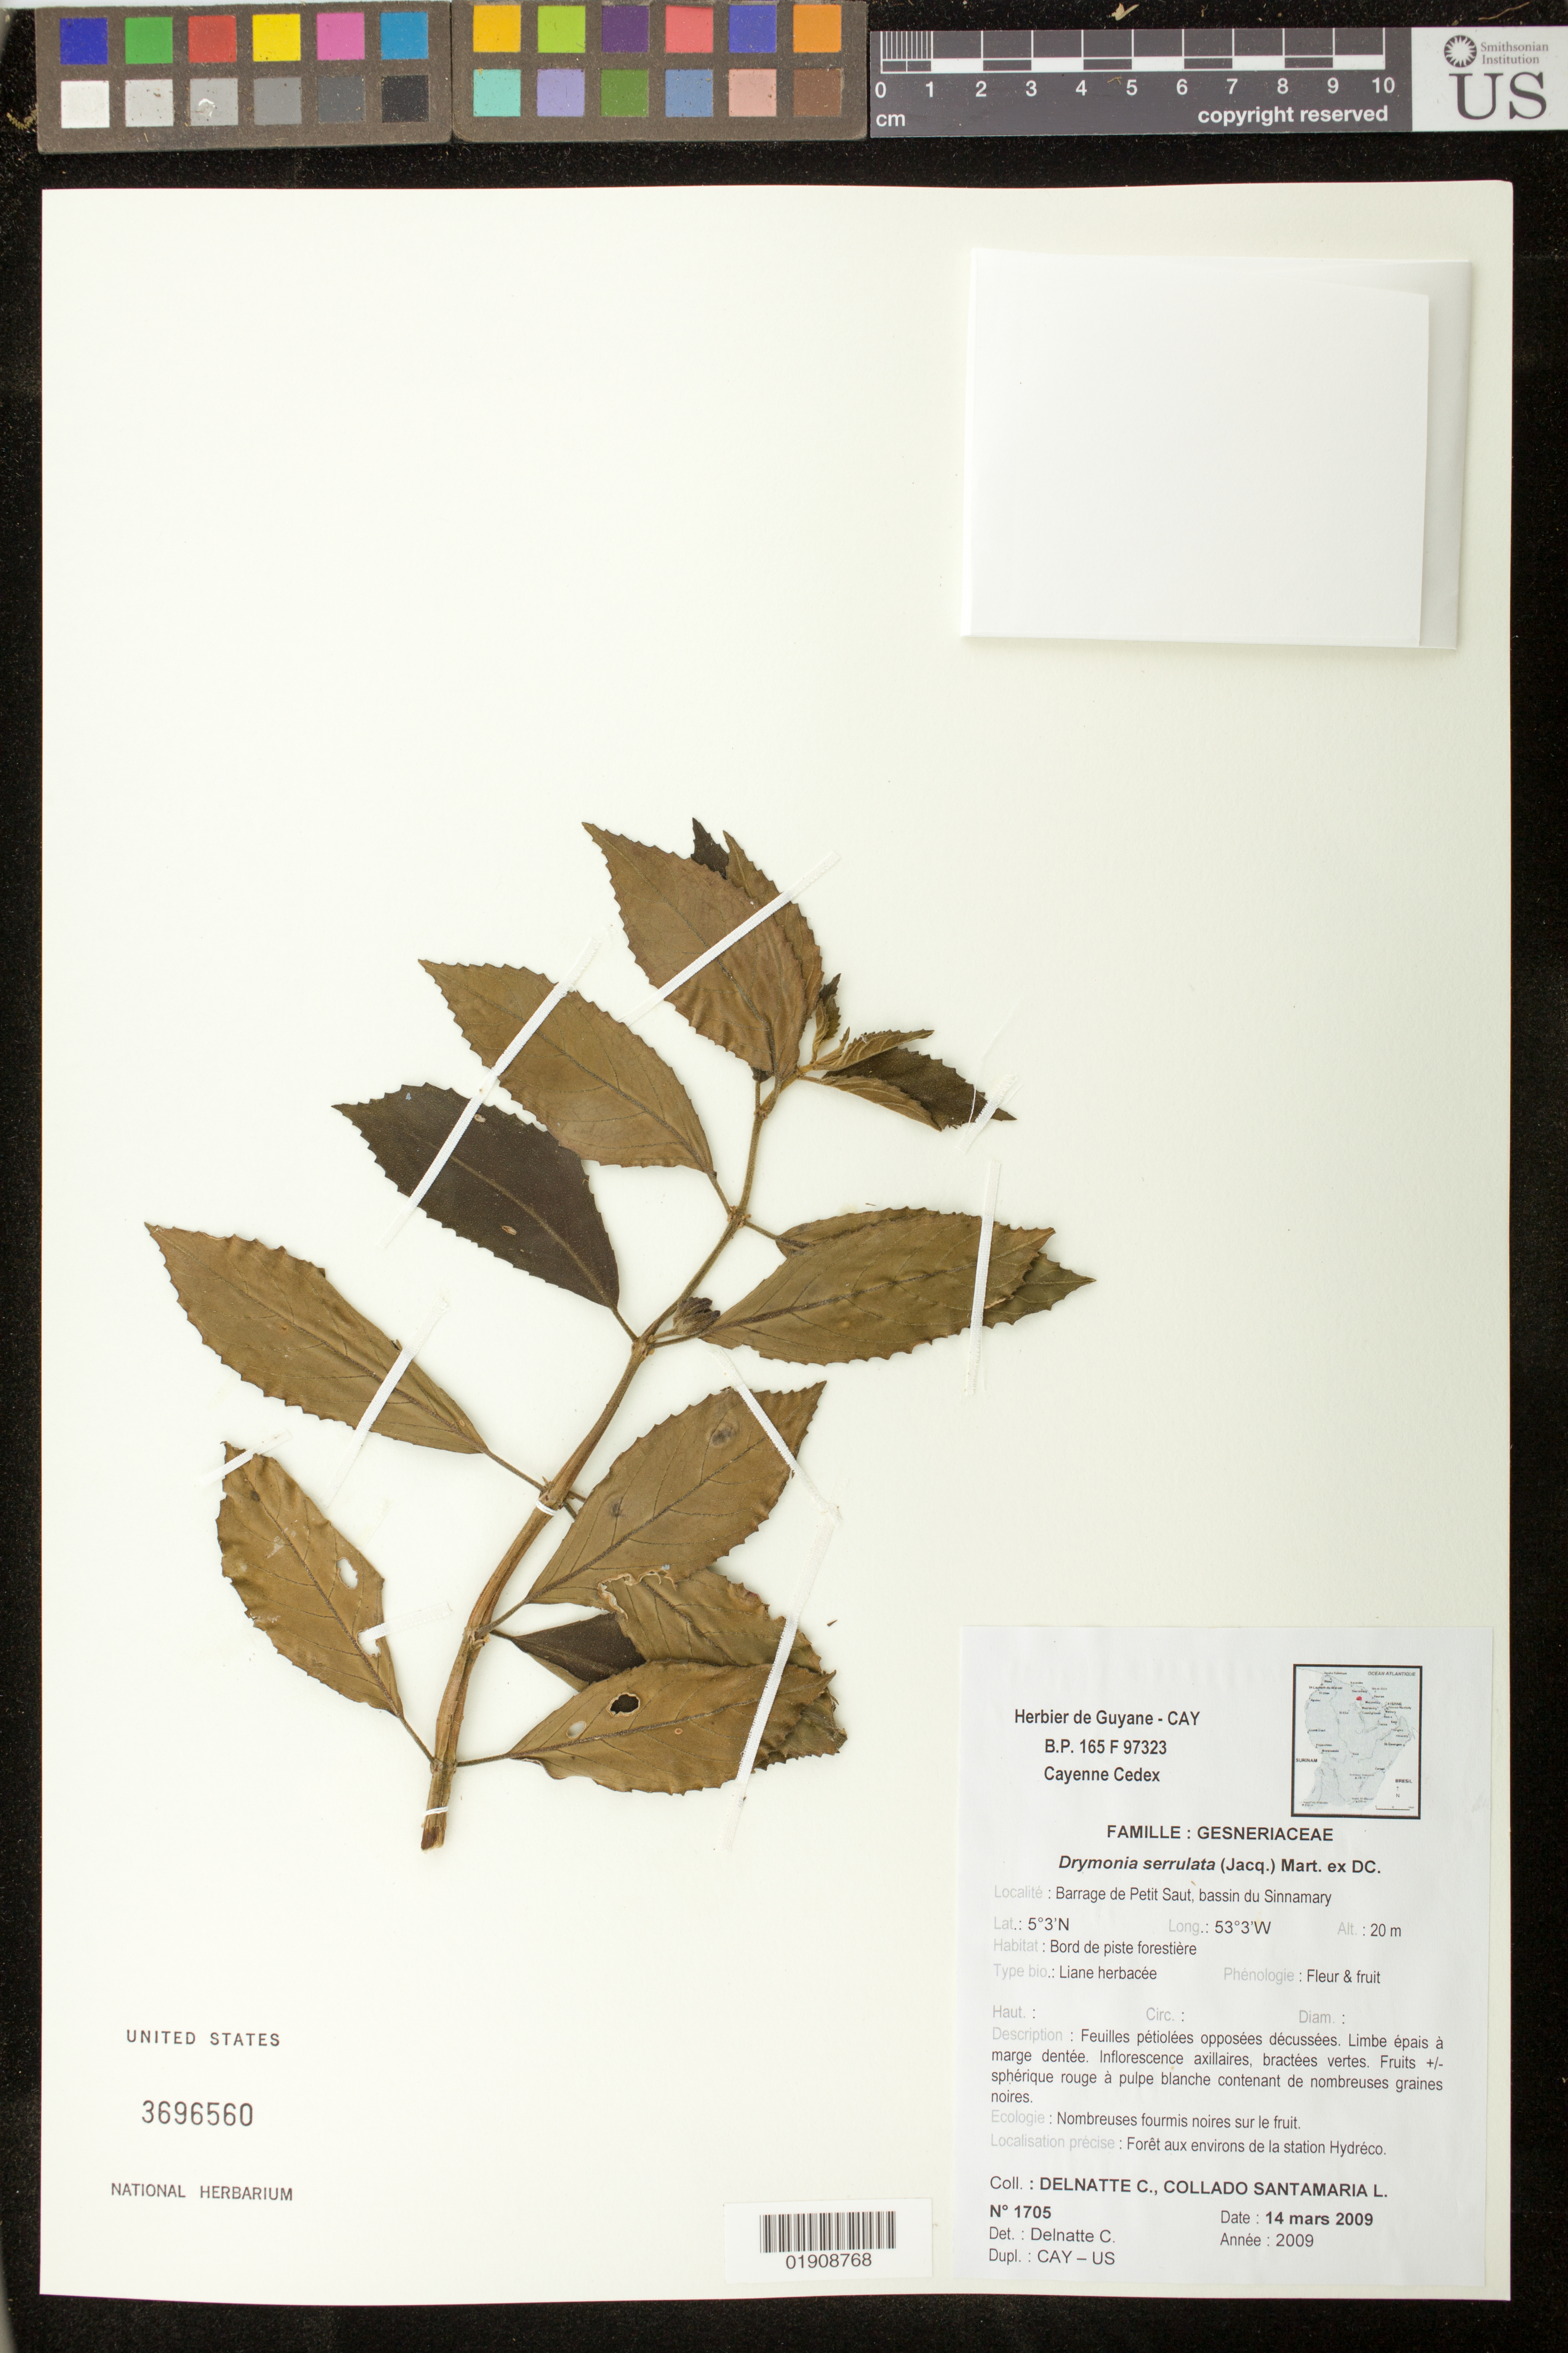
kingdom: Plantae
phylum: Tracheophyta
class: Magnoliopsida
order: Lamiales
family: Gesneriaceae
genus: Drymonia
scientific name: Drymonia serrulata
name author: (Jacq.) Mart.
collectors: C. Delnatte & L. Collado Santamaria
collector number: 1705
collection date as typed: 14 March 2009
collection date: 2009-03-14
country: French Guiana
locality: Barrage de Petit Saut, bassin du Sinnamary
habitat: Forest aux environs de la station Hydreco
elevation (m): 20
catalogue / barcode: US 3696560